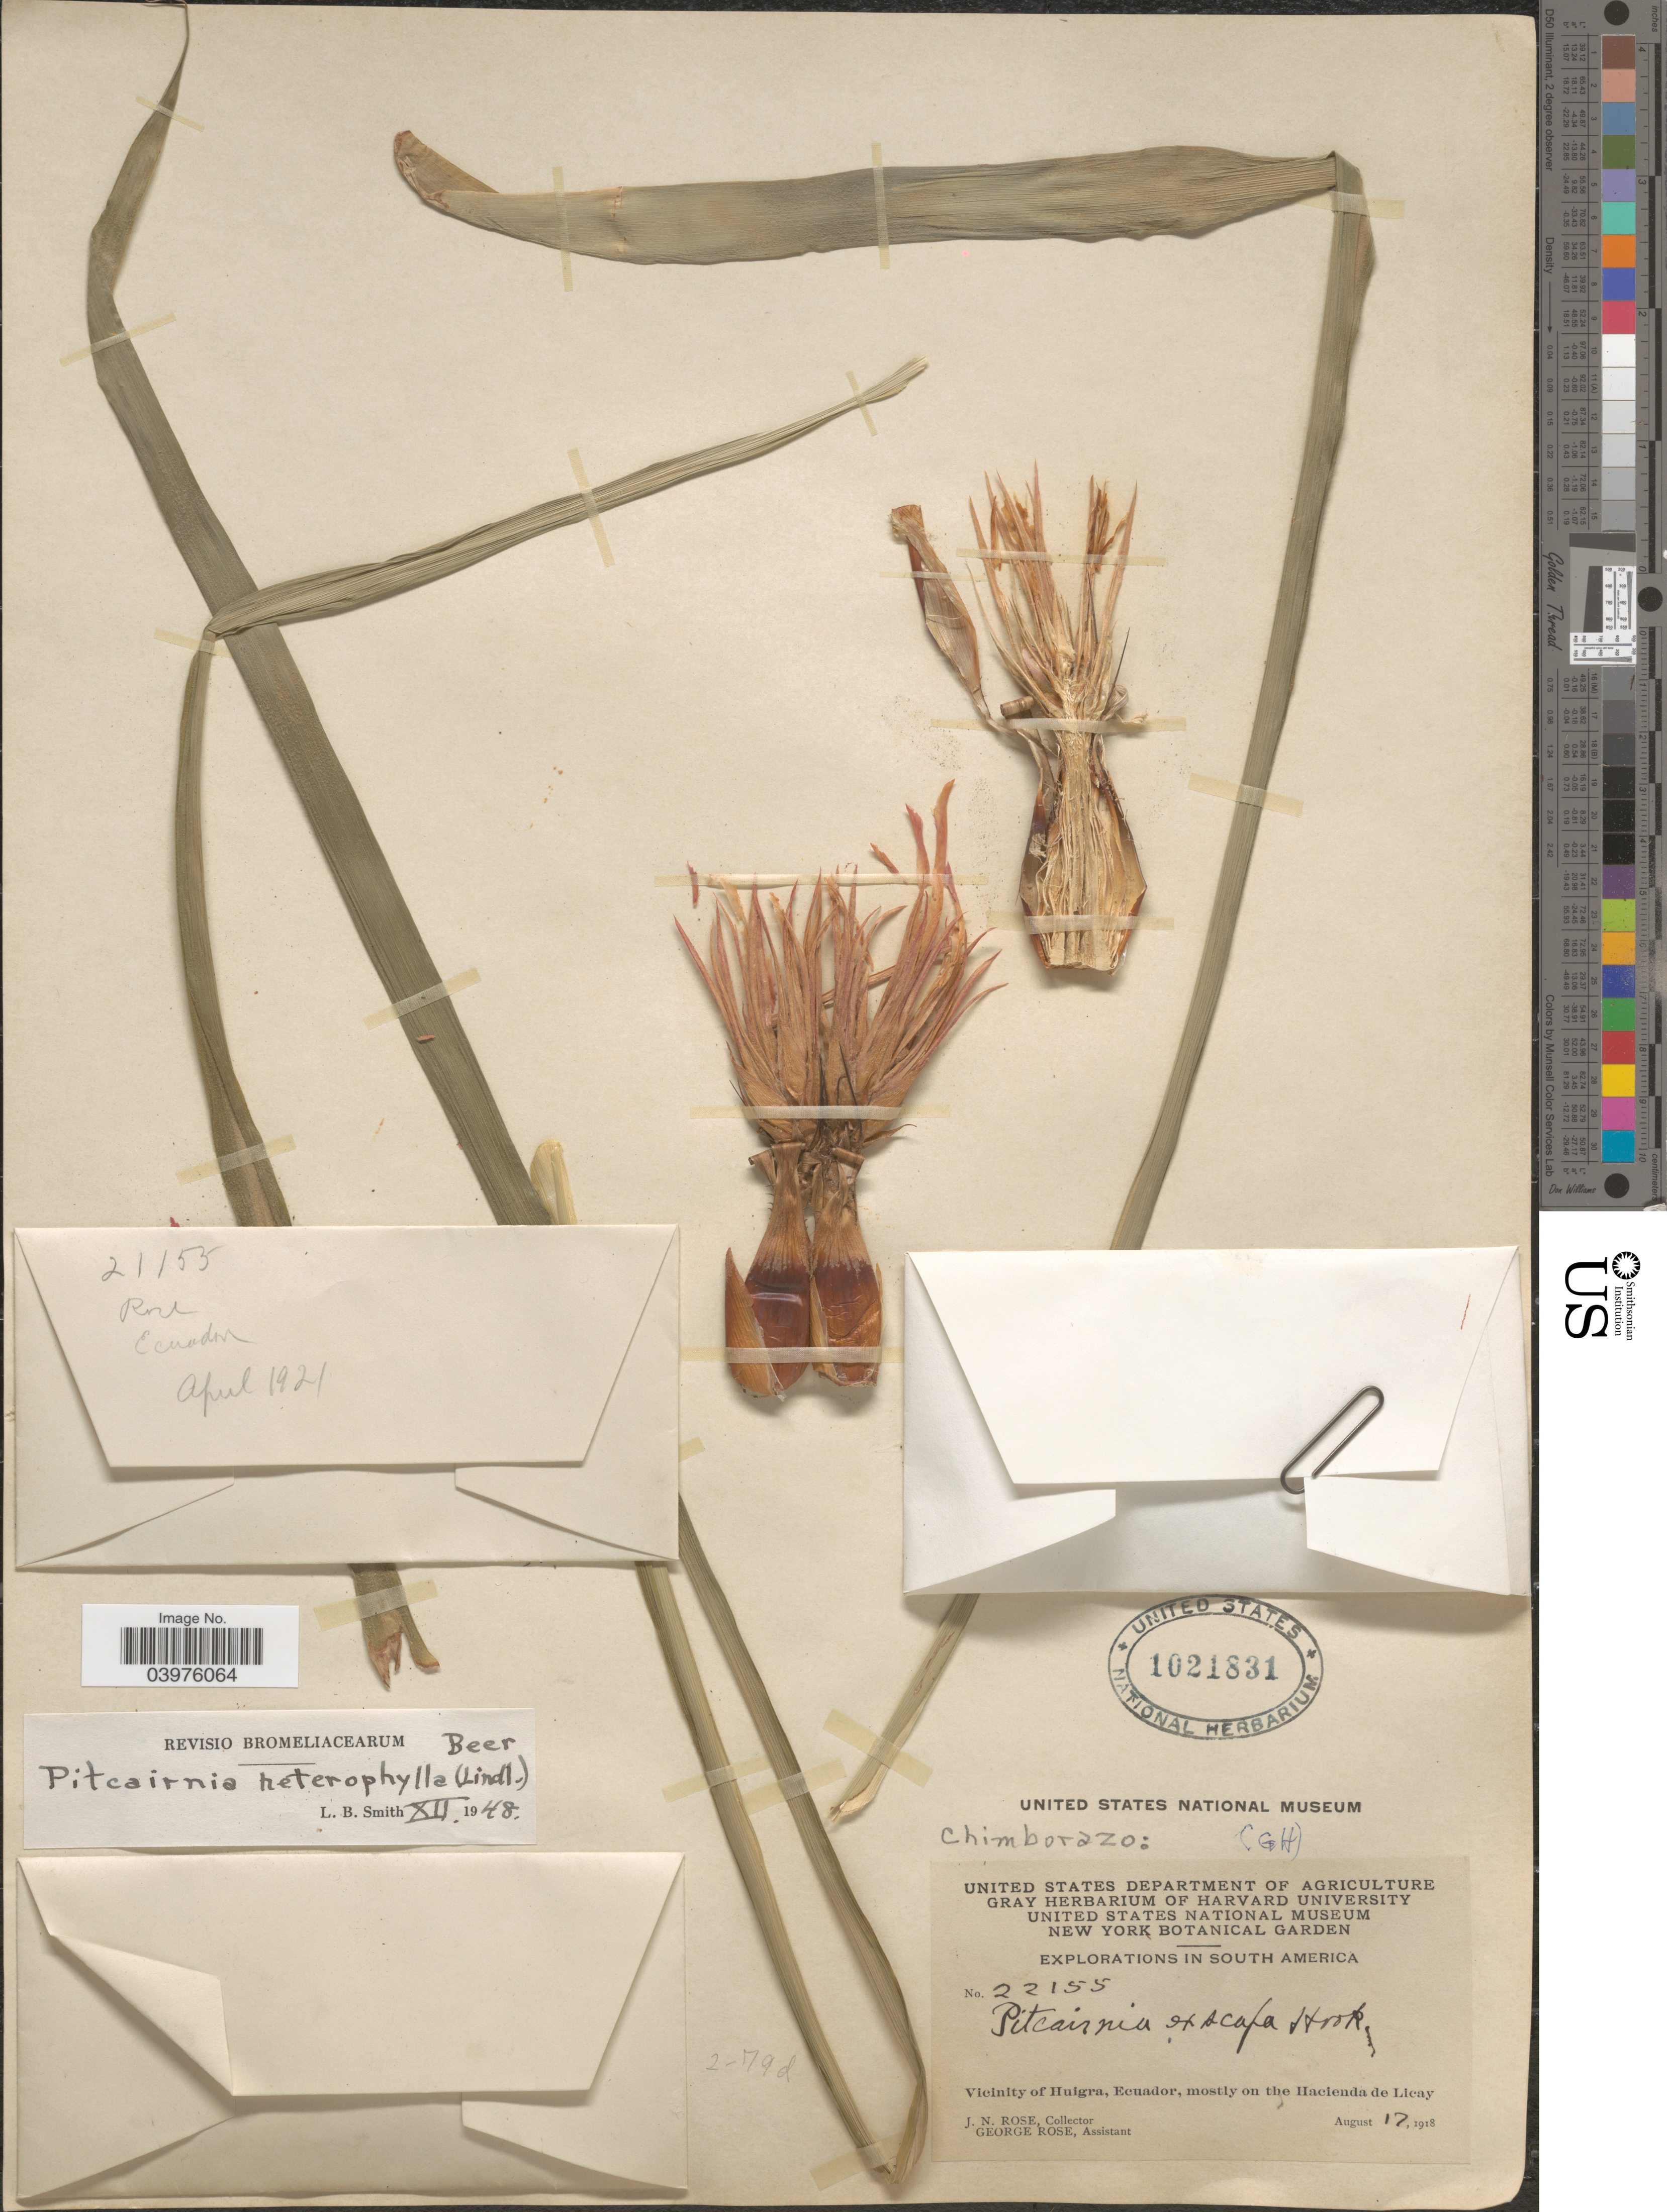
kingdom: Plantae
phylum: Tracheophyta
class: Liliopsida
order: Poales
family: Bromeliaceae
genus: Pitcairnia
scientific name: Pitcairnia heterophylla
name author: (Lindl.) Beer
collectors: J. N. Rose & G. Rose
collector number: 22155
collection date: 1918-08-17/1921-04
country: Ecuador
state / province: Chimborazo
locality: Vicinity of Huigra, mostly on the Hacienda de Licay.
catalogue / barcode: US 1021831